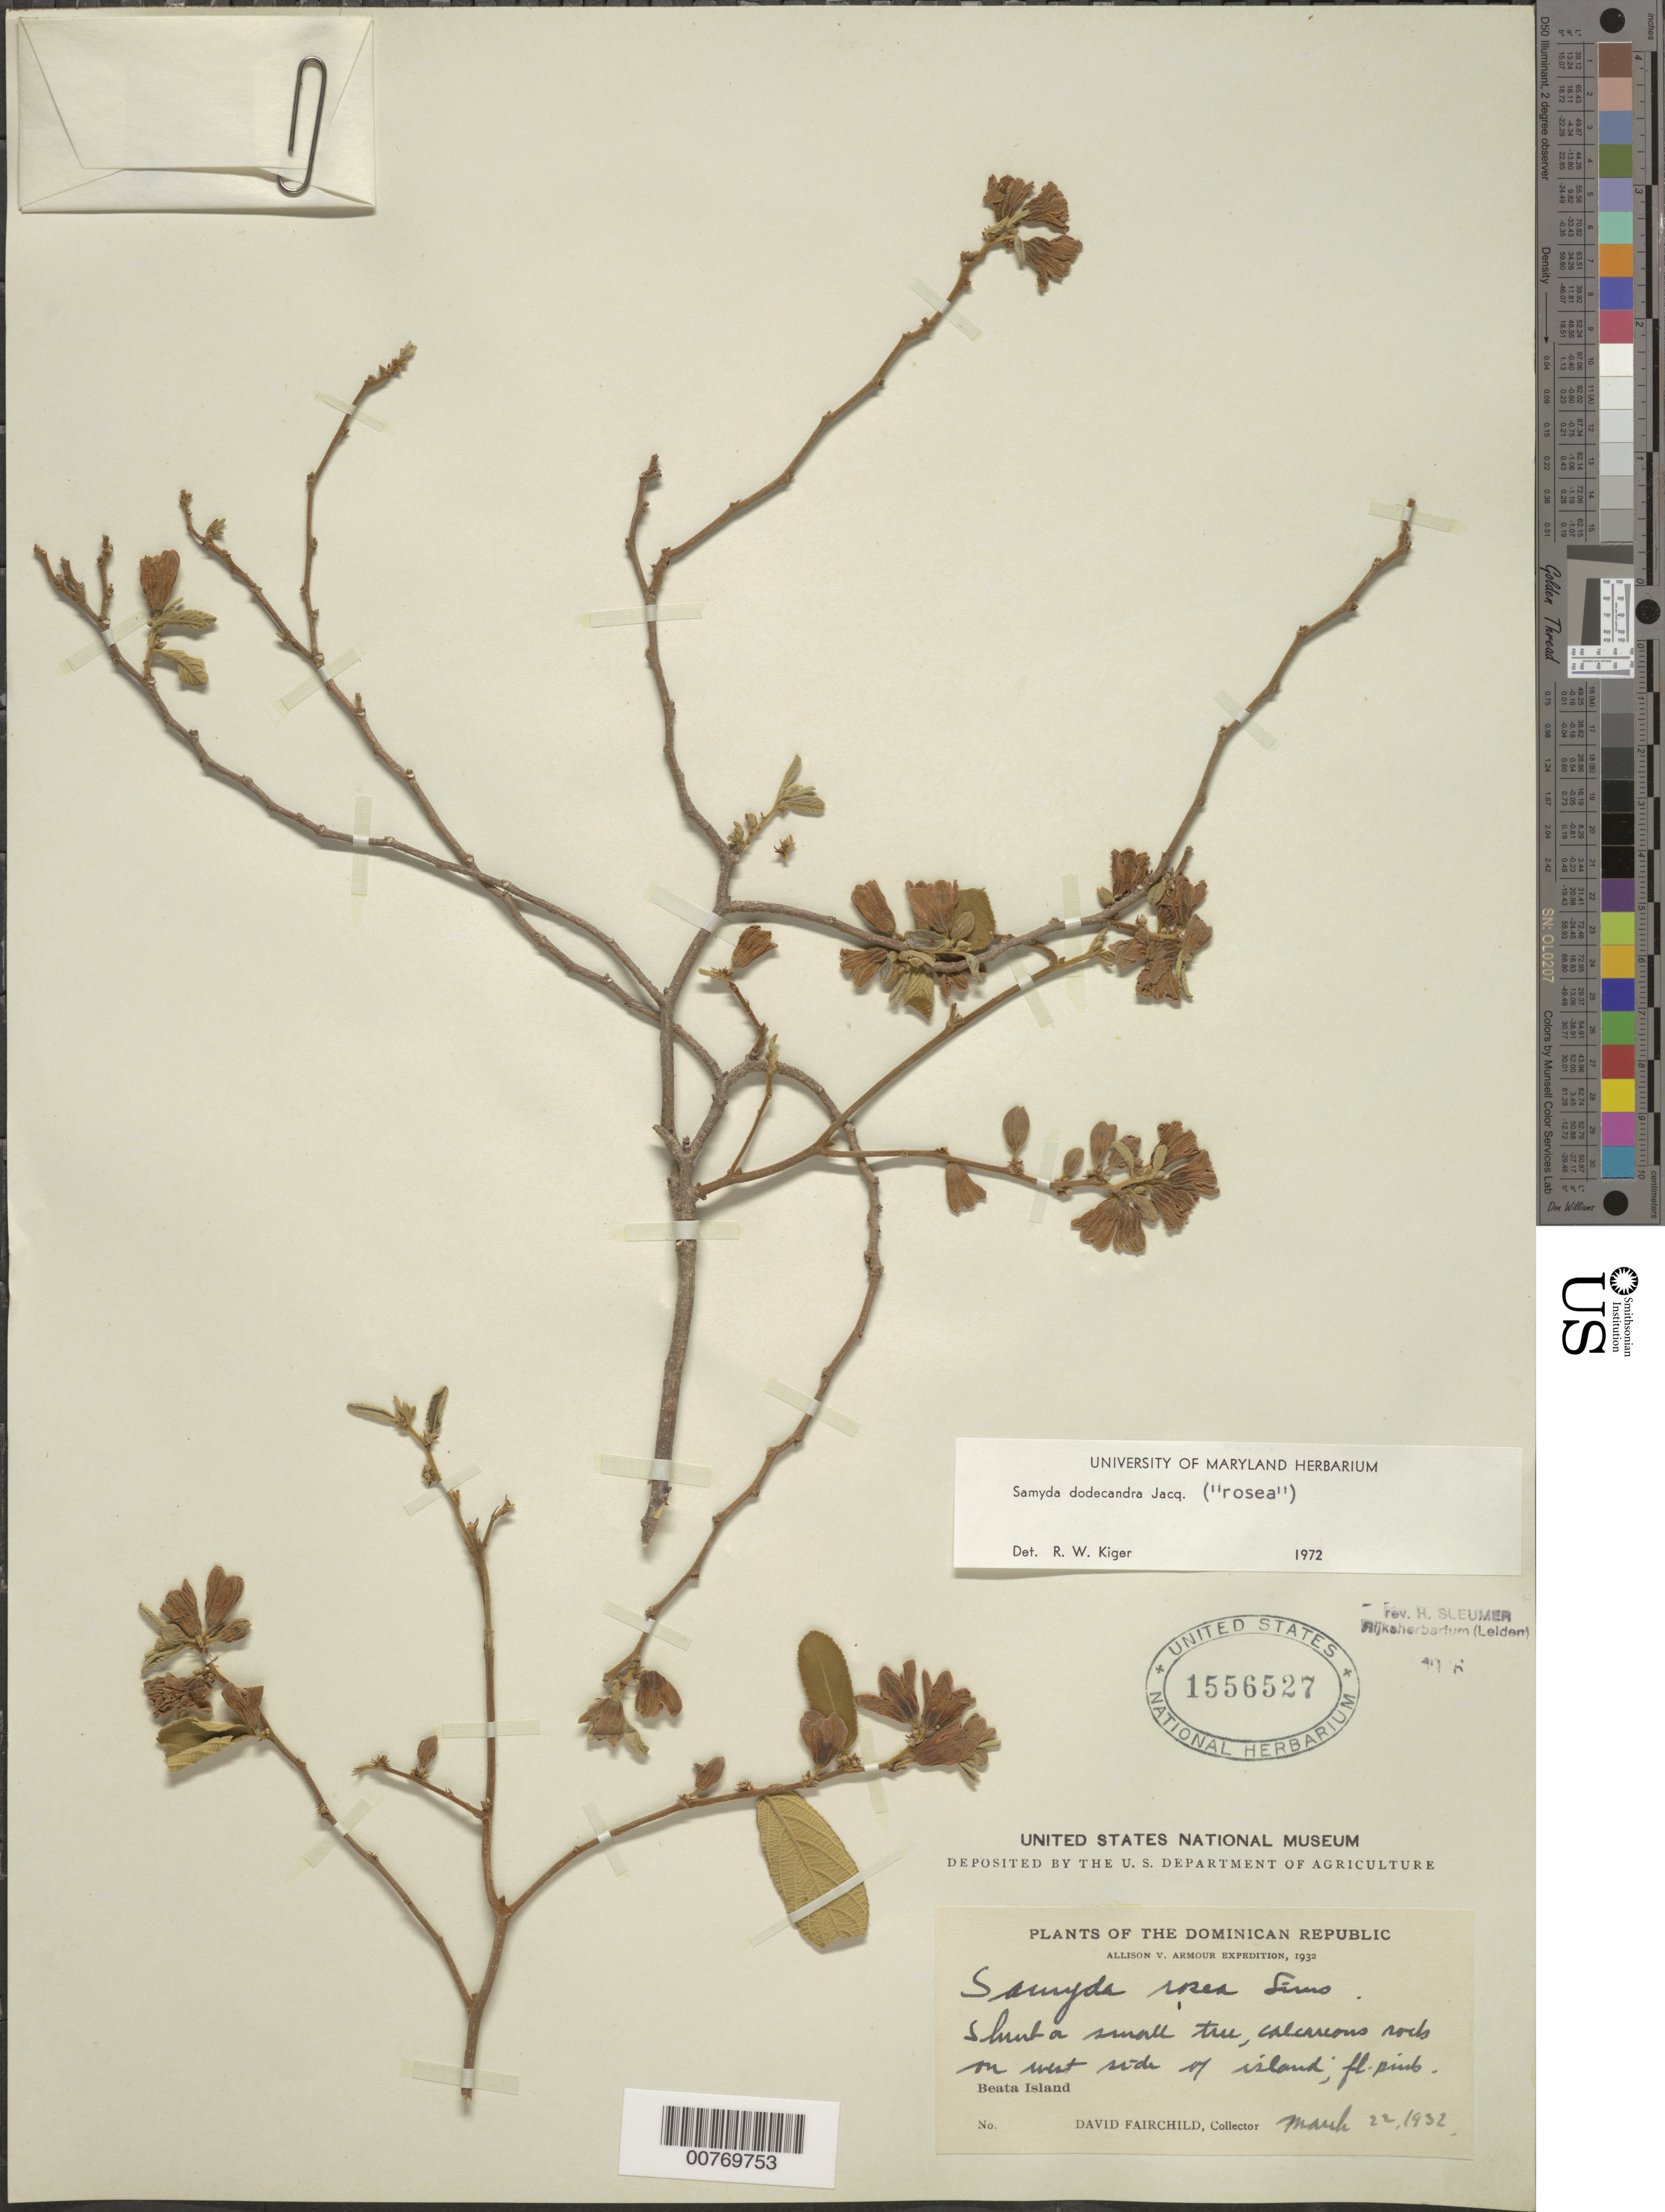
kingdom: Plantae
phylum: Tracheophyta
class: Magnoliopsida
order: Malpighiales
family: Salicaceae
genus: Casearia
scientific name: Casearia dodecandra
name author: (Jacq.) T. Samar. & M.H. Alford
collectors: D. Fairchild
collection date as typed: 22 Mar 1932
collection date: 1932-03-22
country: Dominican Republic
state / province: Beata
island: Hispaniola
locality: Beata Island.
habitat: Calcareous rocks on west side of island.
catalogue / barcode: US 1556527